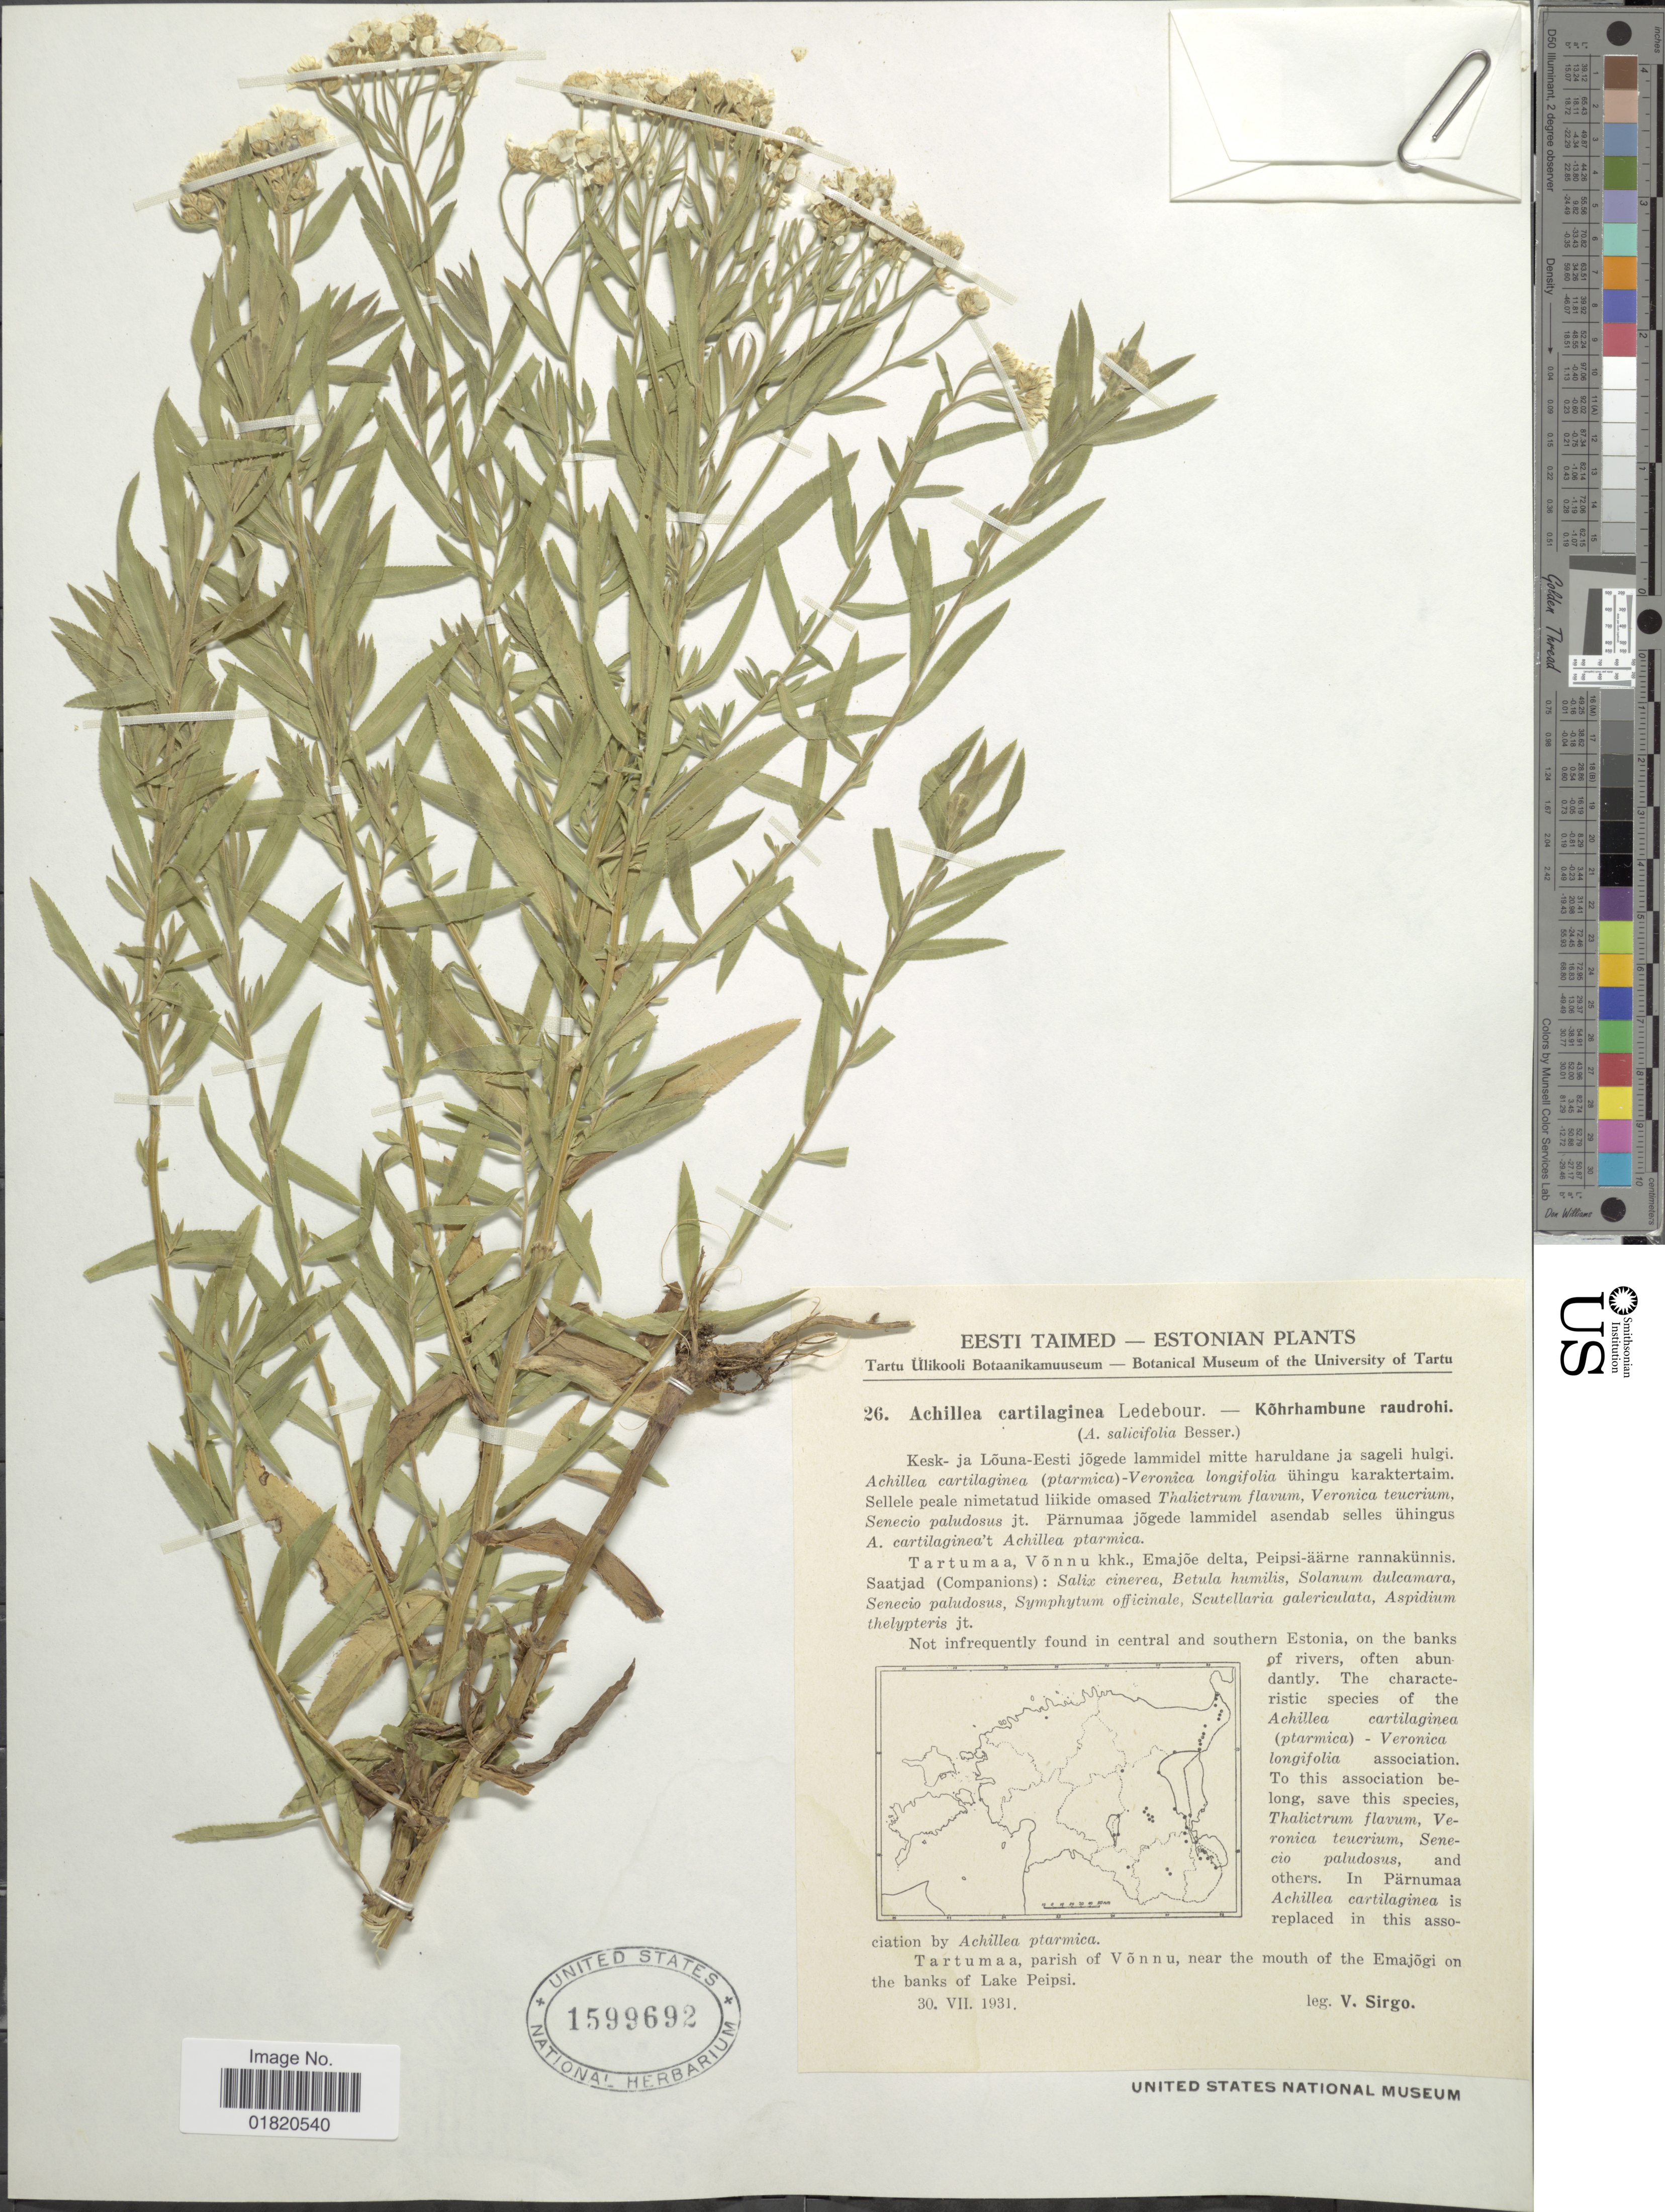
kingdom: Plantae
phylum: Tracheophyta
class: Magnoliopsida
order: Asterales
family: Asteraceae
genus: Achillea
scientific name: Achillea cartilaginea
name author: L.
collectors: V. Sirgo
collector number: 26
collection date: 1931-07-30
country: Estonia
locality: Eesti Taimed. Tartumaa, parish of Võnnu, near the mouth of the Emajõgi on the banks of Lake Peipsi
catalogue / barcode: US 1599692